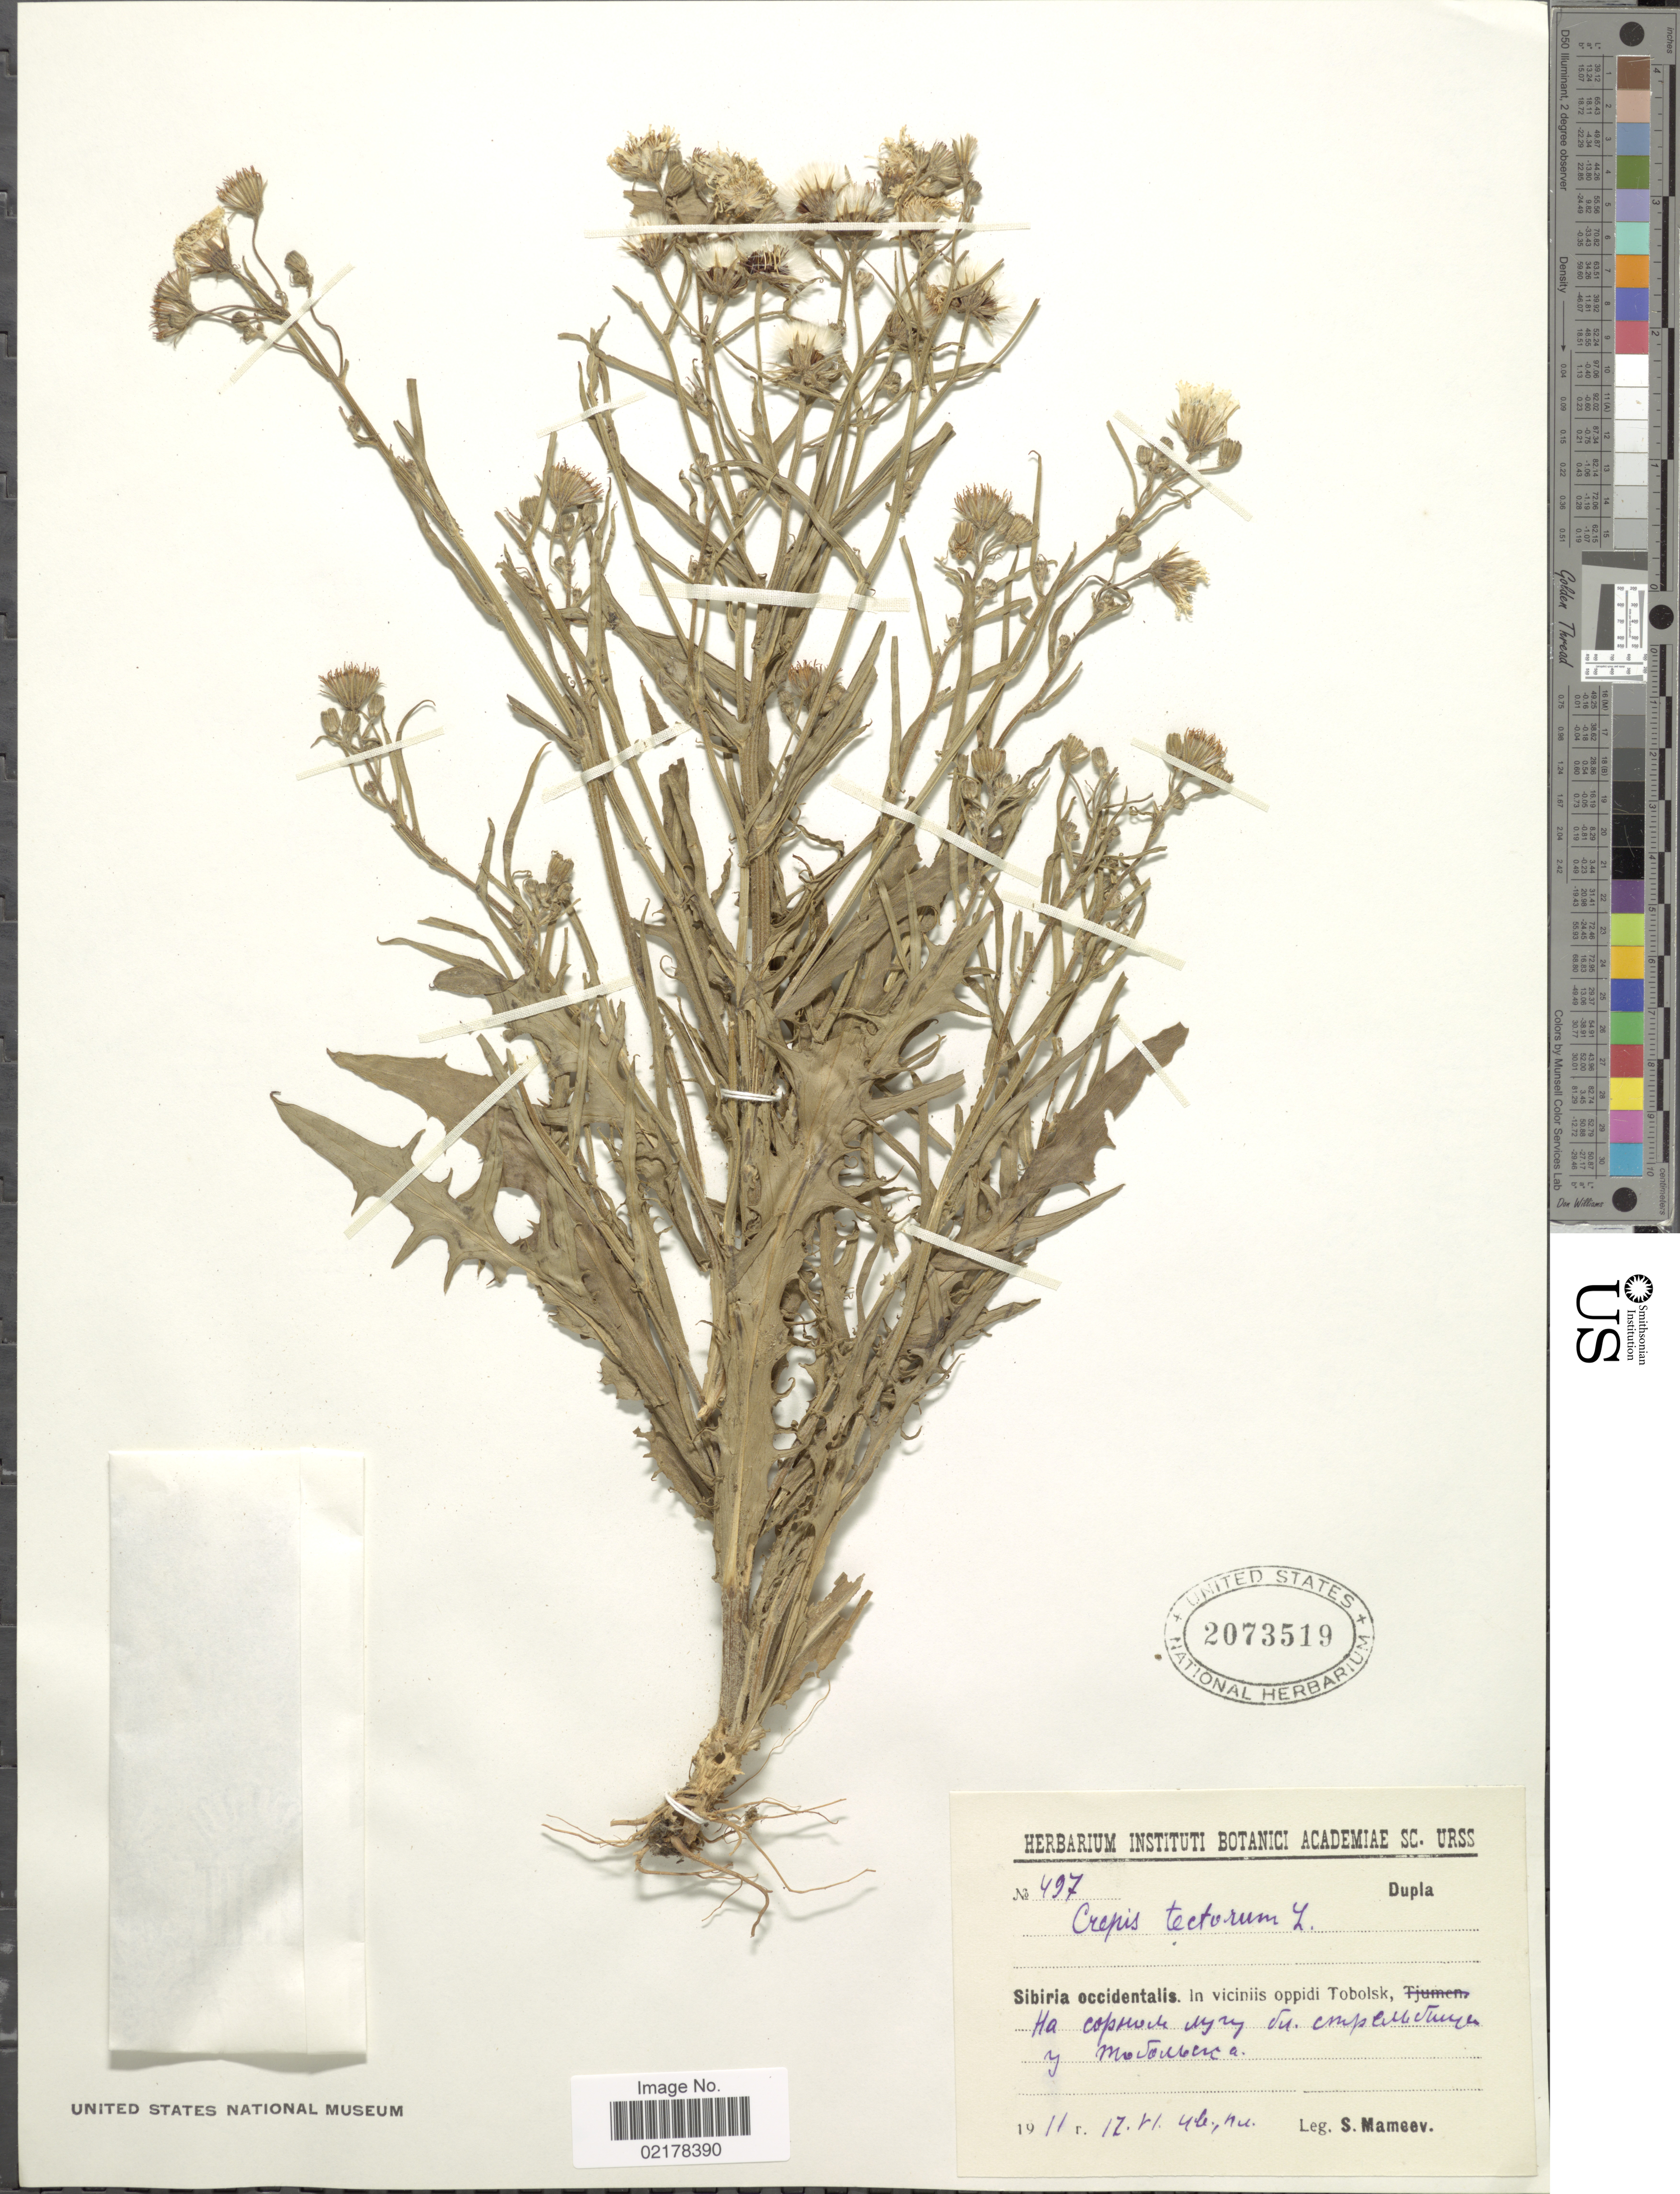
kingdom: Plantae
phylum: Tracheophyta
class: Magnoliopsida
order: Asterales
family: Asteraceae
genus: Crepis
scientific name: Crepis tectorum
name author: L.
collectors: S. Mameev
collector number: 497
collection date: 1911-06-17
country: Russian Federation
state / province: Tyumen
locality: Sibiria occidentalis. In viciniis oppidi Tobolsk. Near Tobolsk.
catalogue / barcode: US 2073519